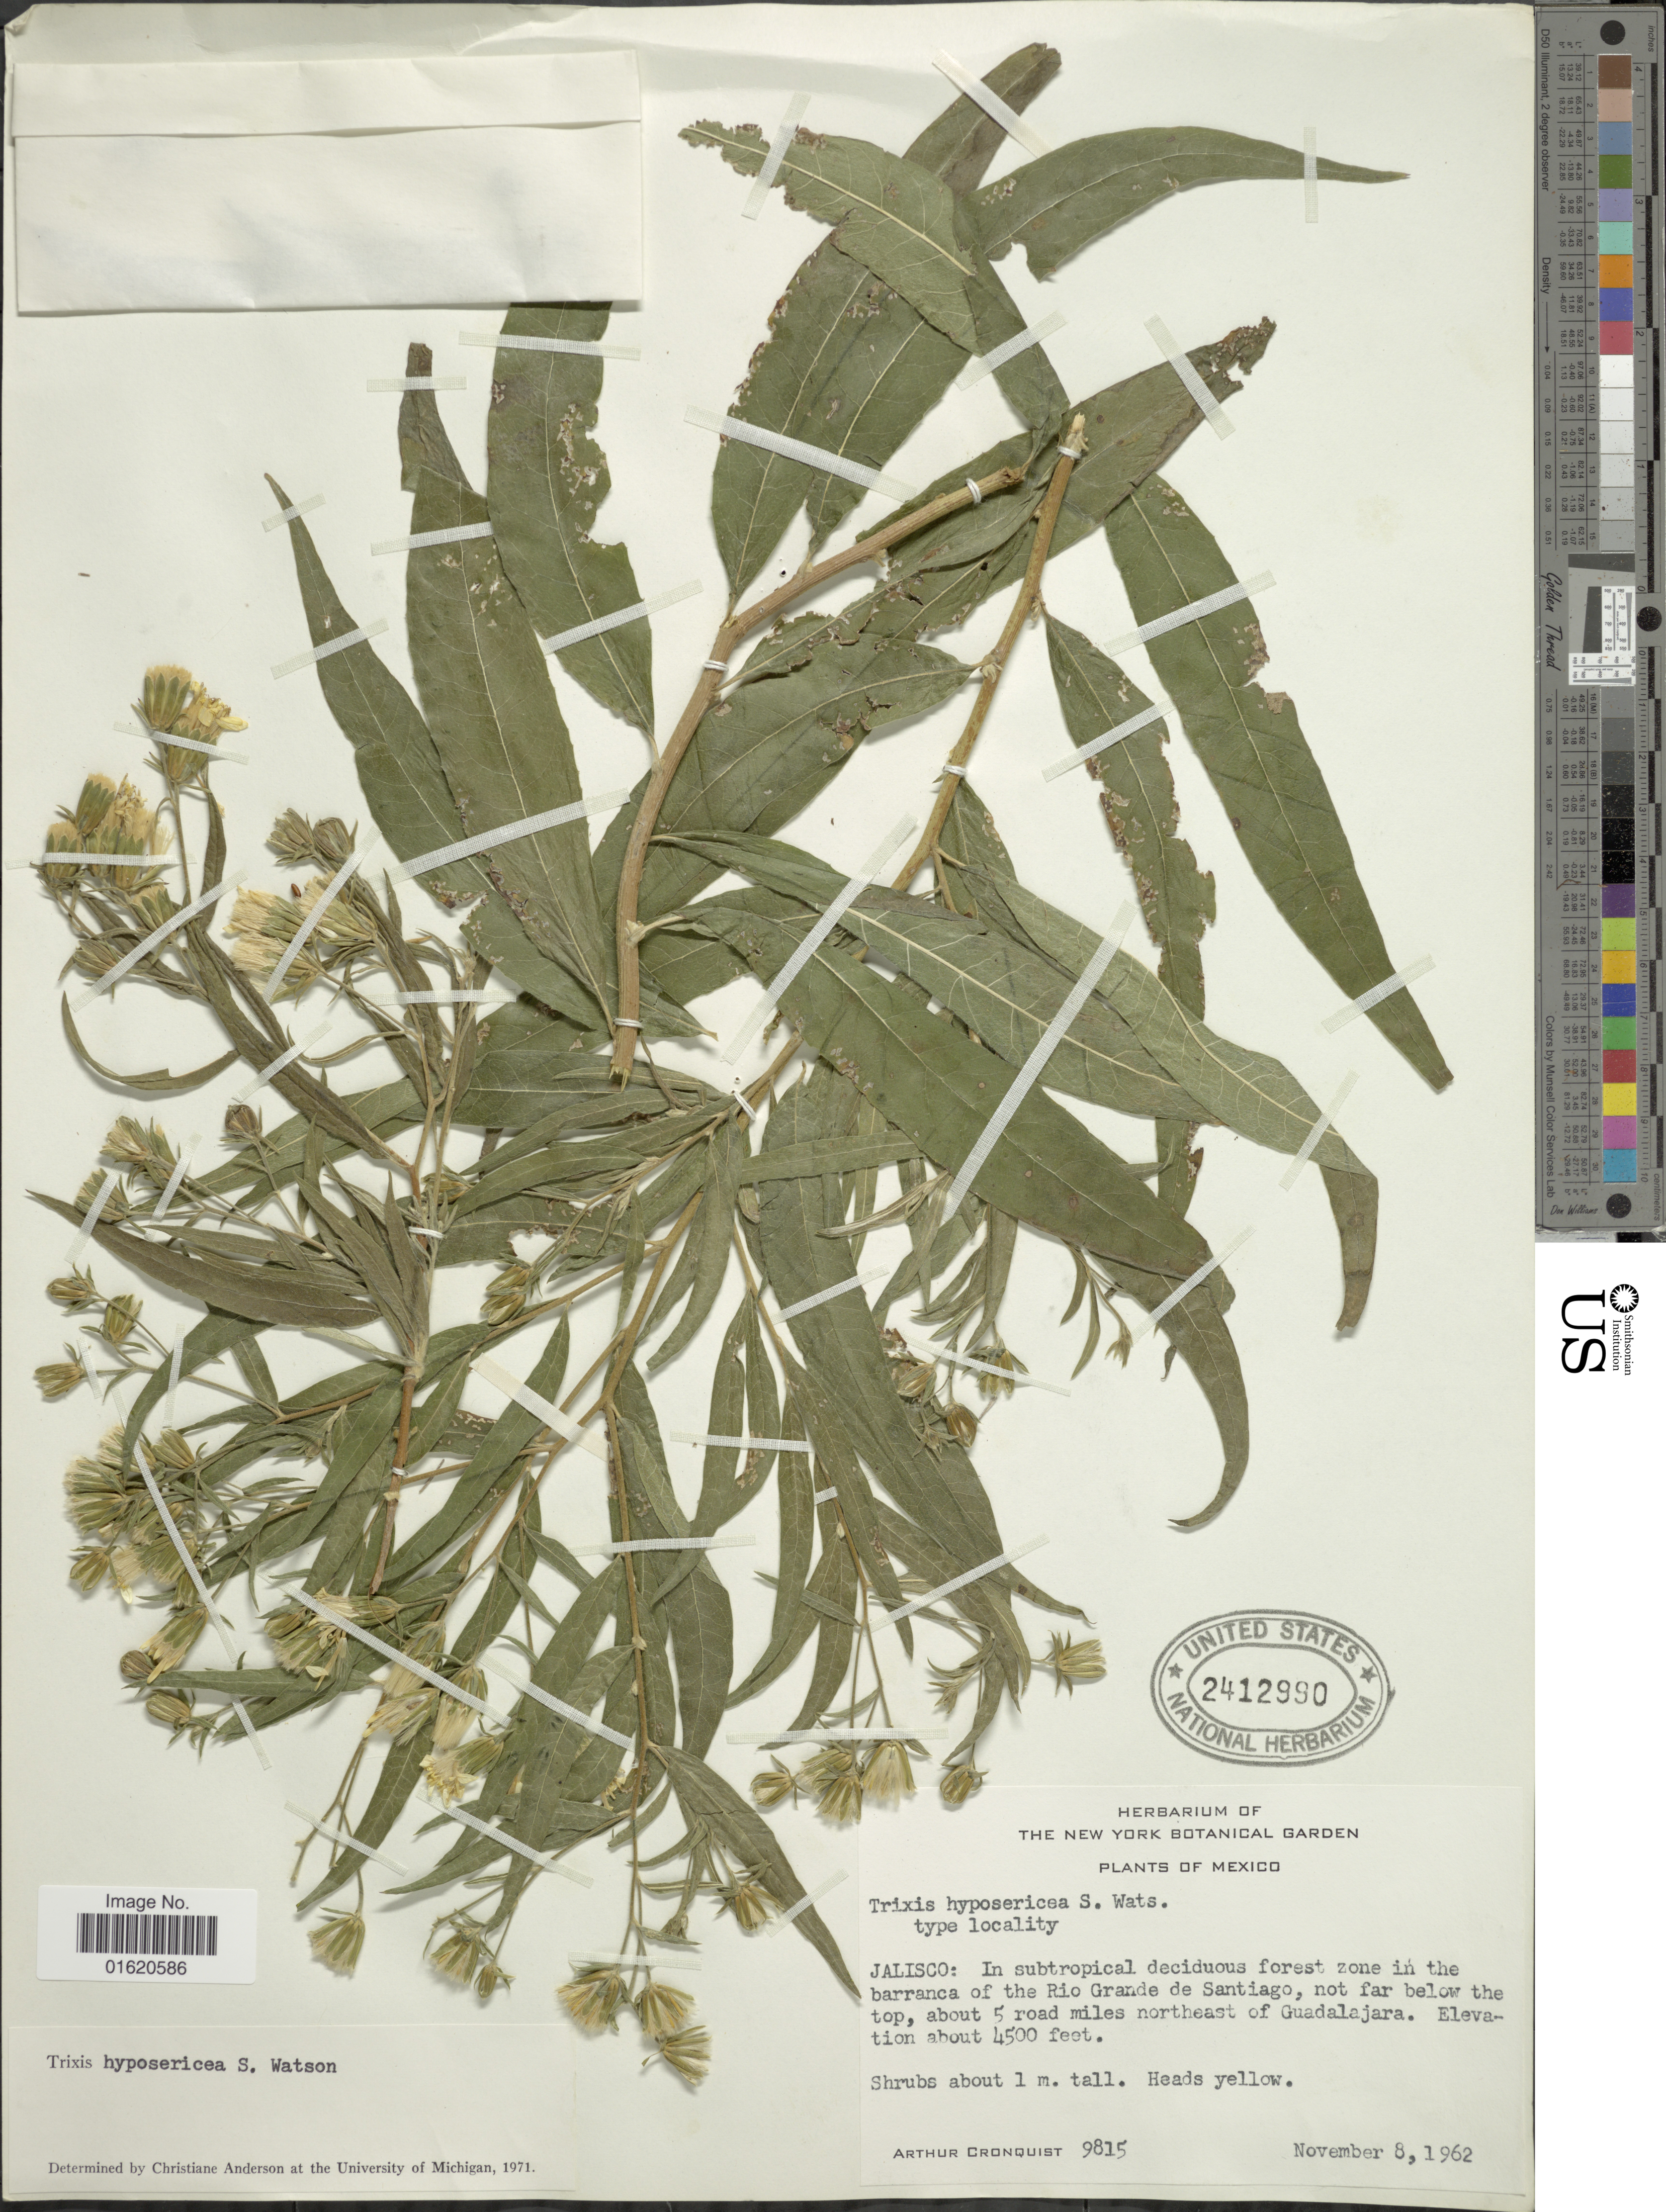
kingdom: Plantae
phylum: Tracheophyta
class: Magnoliopsida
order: Asterales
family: Asteraceae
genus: Trixis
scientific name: Trixis hyposericea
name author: S. Watson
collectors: A. J. Cronquist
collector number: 9815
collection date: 1962-11-08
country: Mexico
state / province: Jalisco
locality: In subtropical deciduous forest zone in the barranca of the Rio Grande de Santiago, not far below the top, about 5 road miles northeast of Guadalajara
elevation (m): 1372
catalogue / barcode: US 2412990